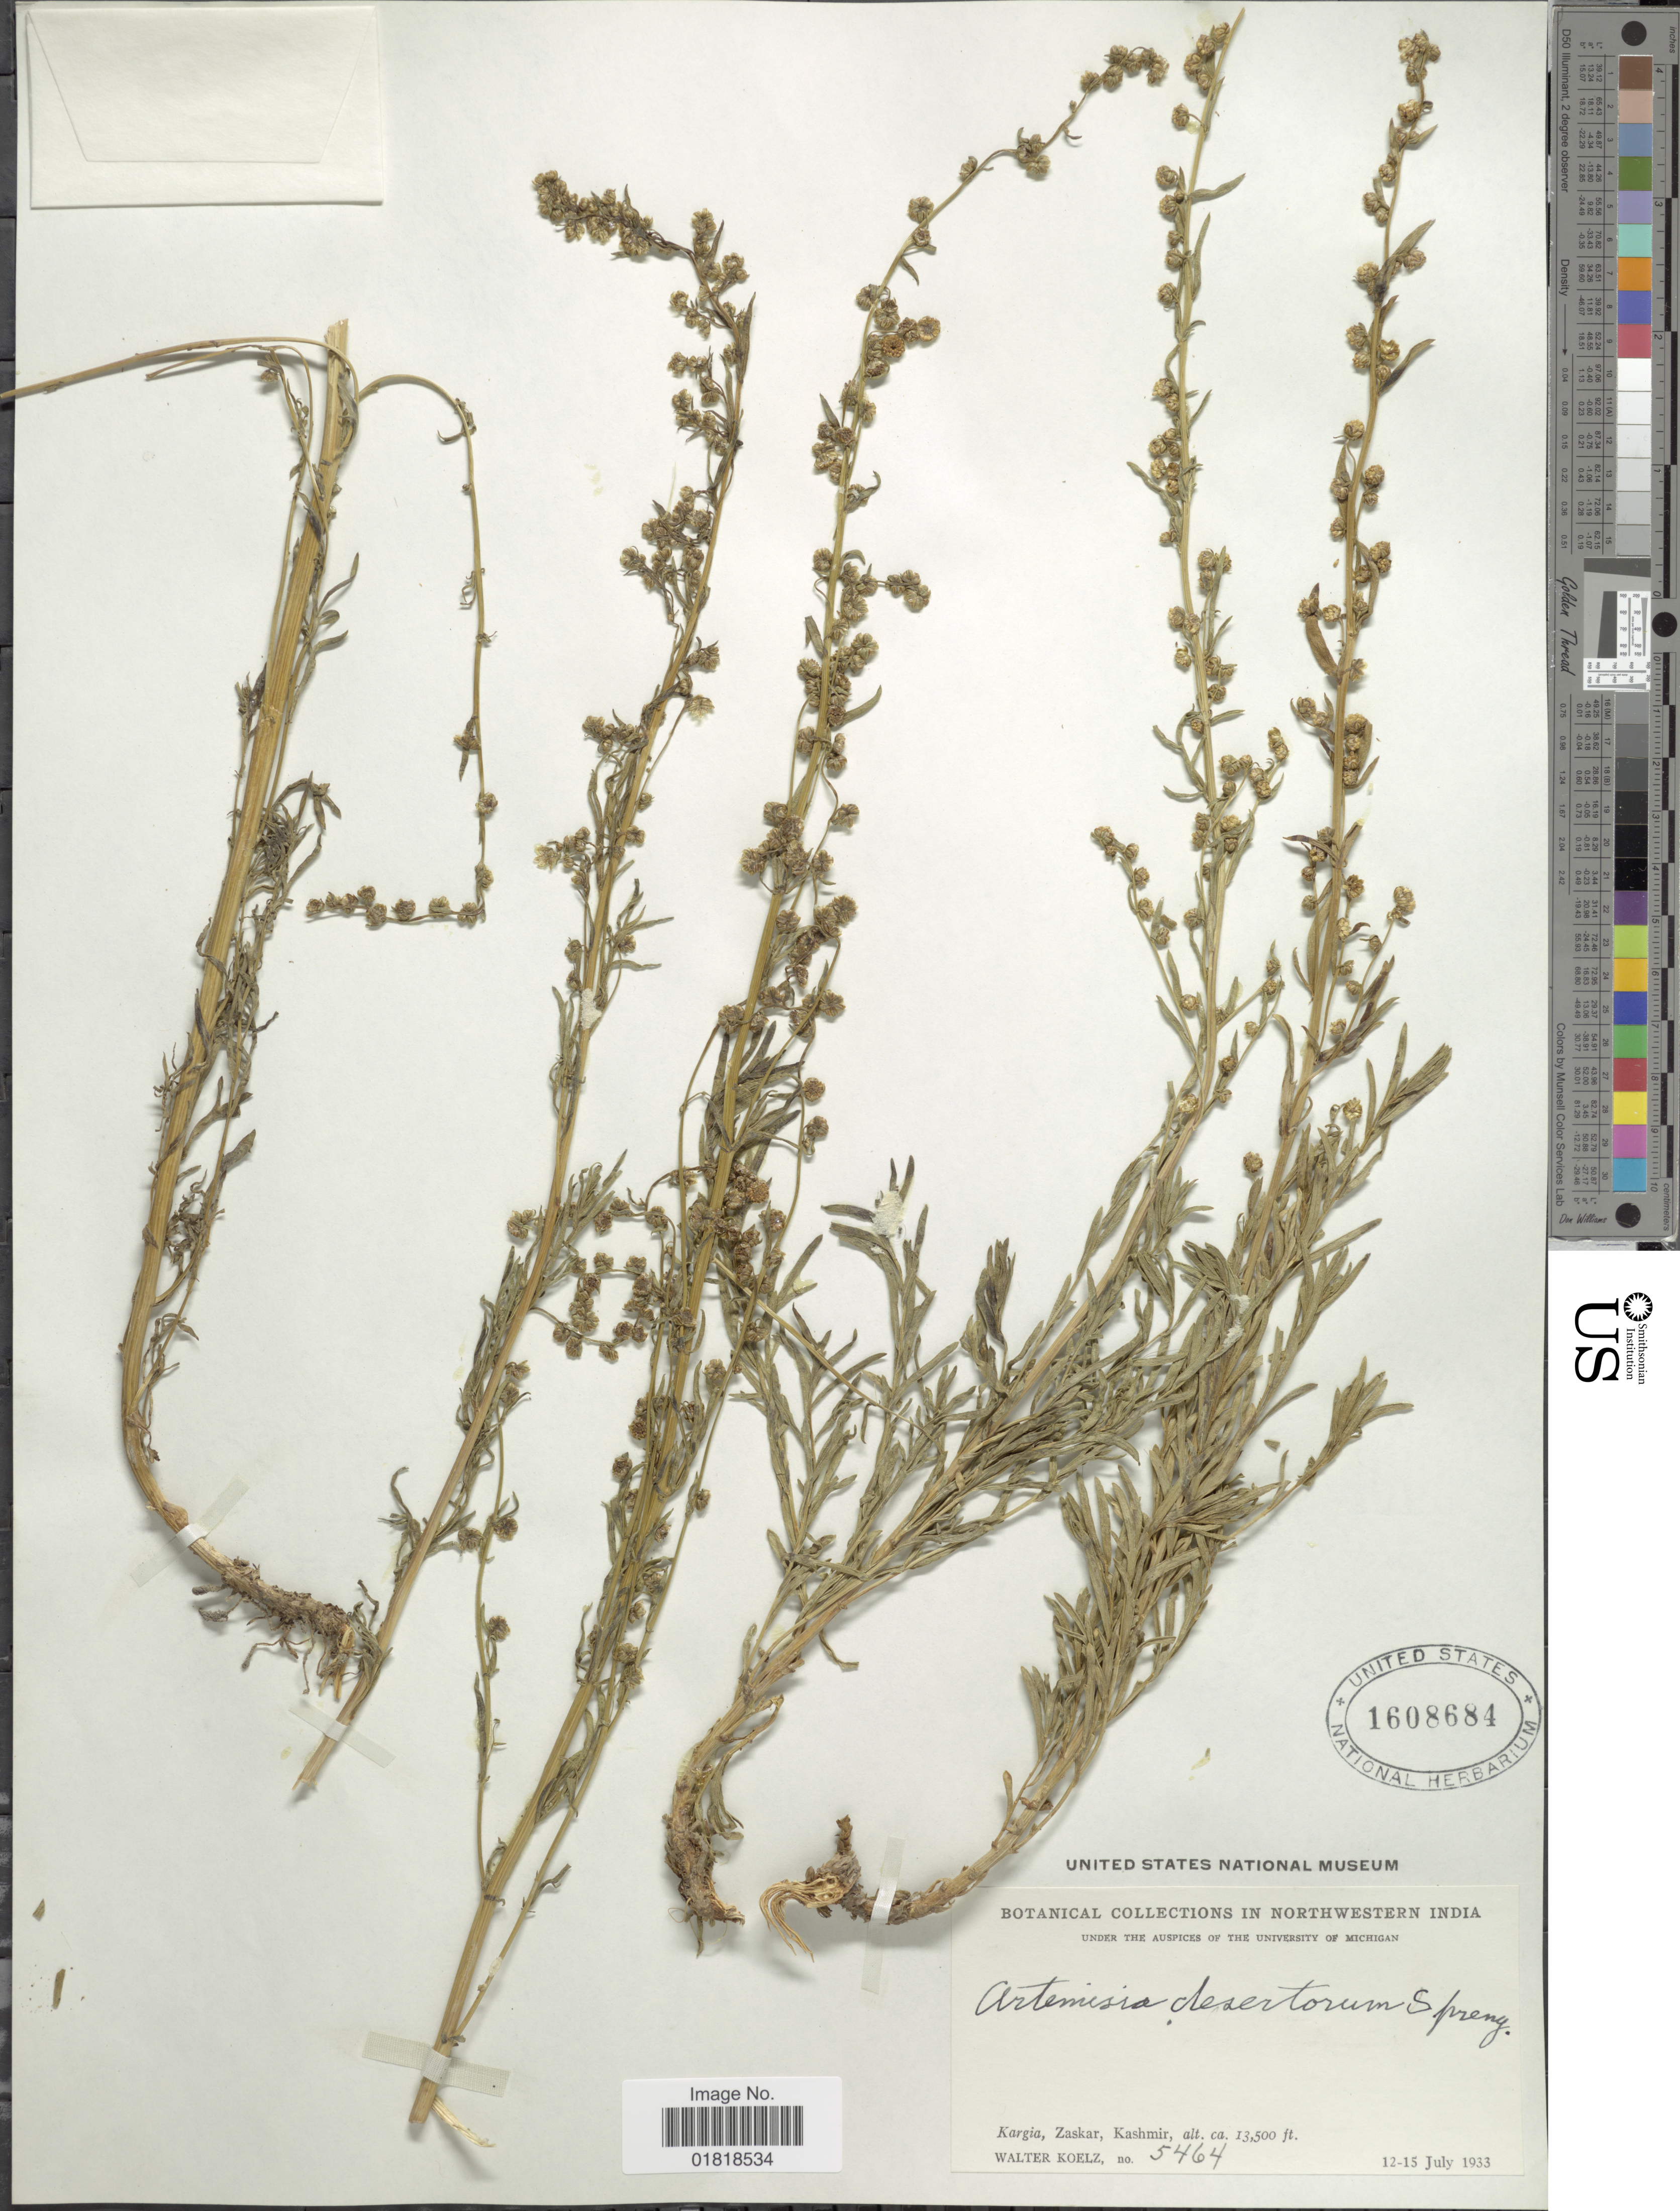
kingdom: Plantae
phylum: Tracheophyta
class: Magnoliopsida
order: Asterales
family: Asteraceae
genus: Artemisia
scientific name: Artemisia desertorum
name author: Spreng.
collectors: W. N. Koelz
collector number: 5464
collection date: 1933-07-12/1933-07-15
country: India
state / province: Jammu and Kashmir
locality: Northwestern India, Kargia, Zaskar, Kashmir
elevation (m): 4115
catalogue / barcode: US 1608684